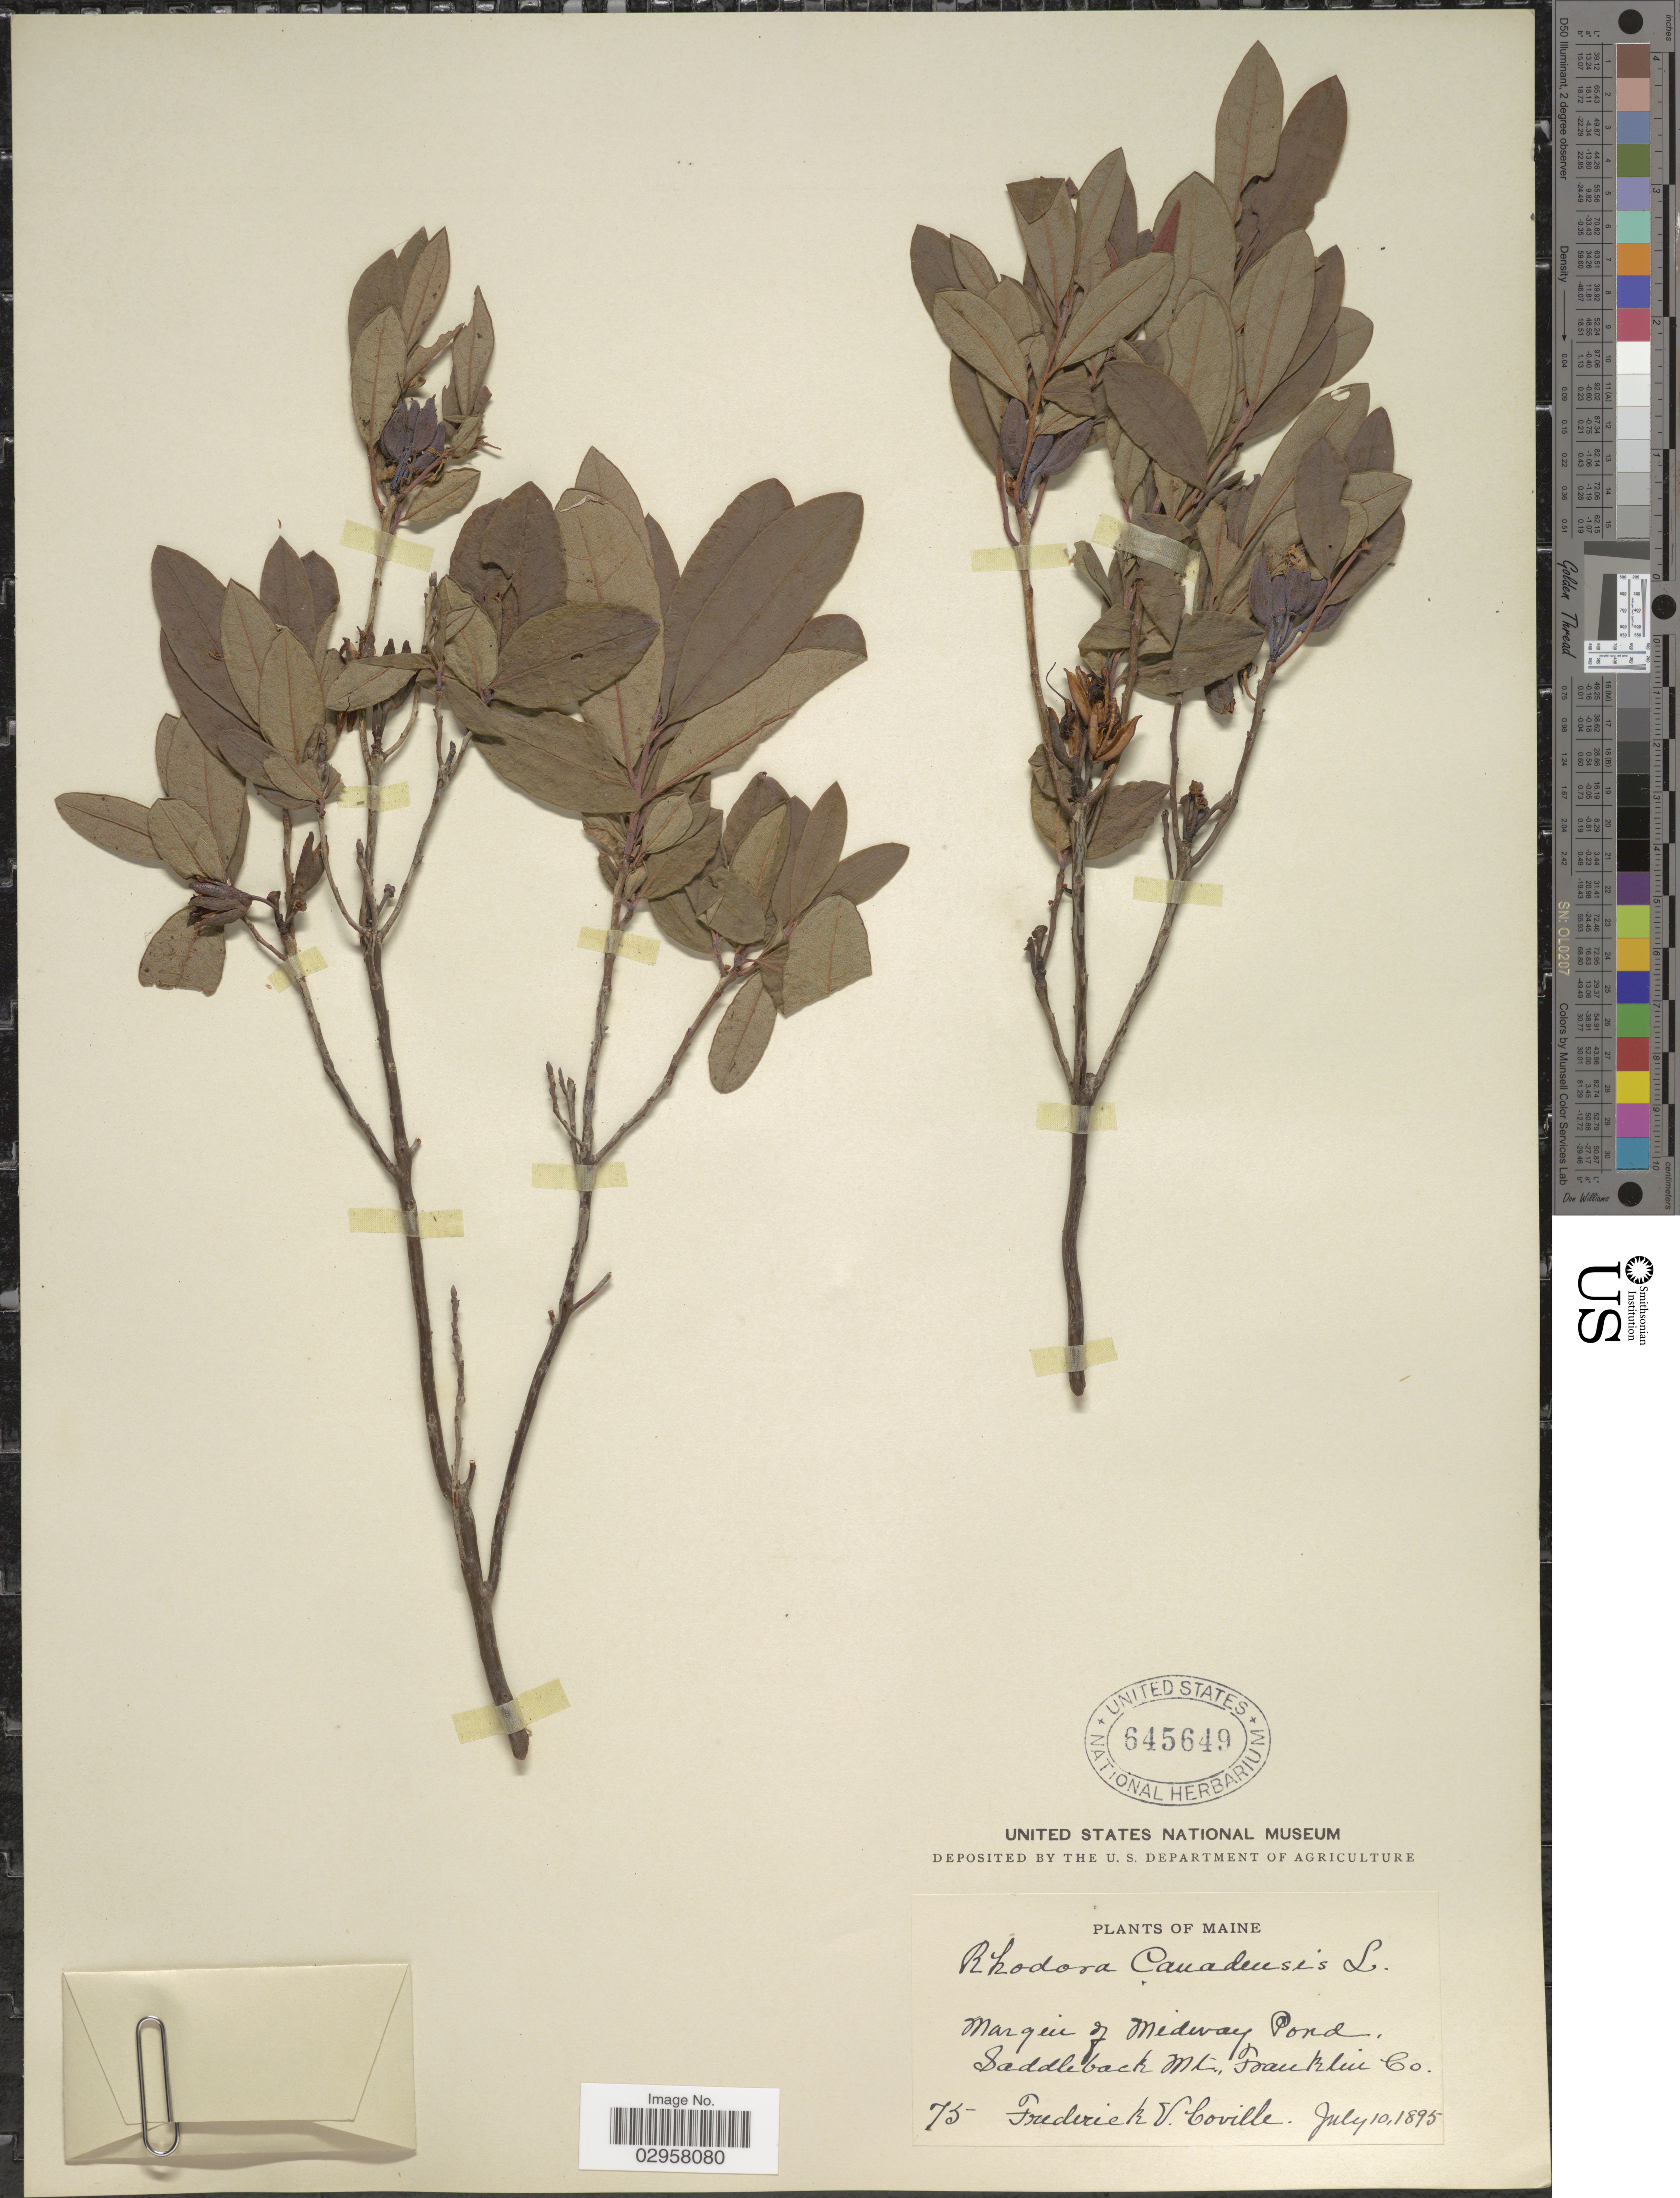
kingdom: Plantae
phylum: Tracheophyta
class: Magnoliopsida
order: Ericales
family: Ericaceae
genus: Rhododendron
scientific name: Rhododendron canadense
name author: (L.) Torr.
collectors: F. V. Coville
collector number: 75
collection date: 1895-07-10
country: United States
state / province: Maine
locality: Margin of Midway Pond, Saddleback Mt., Franklin Co.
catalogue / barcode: US 645649